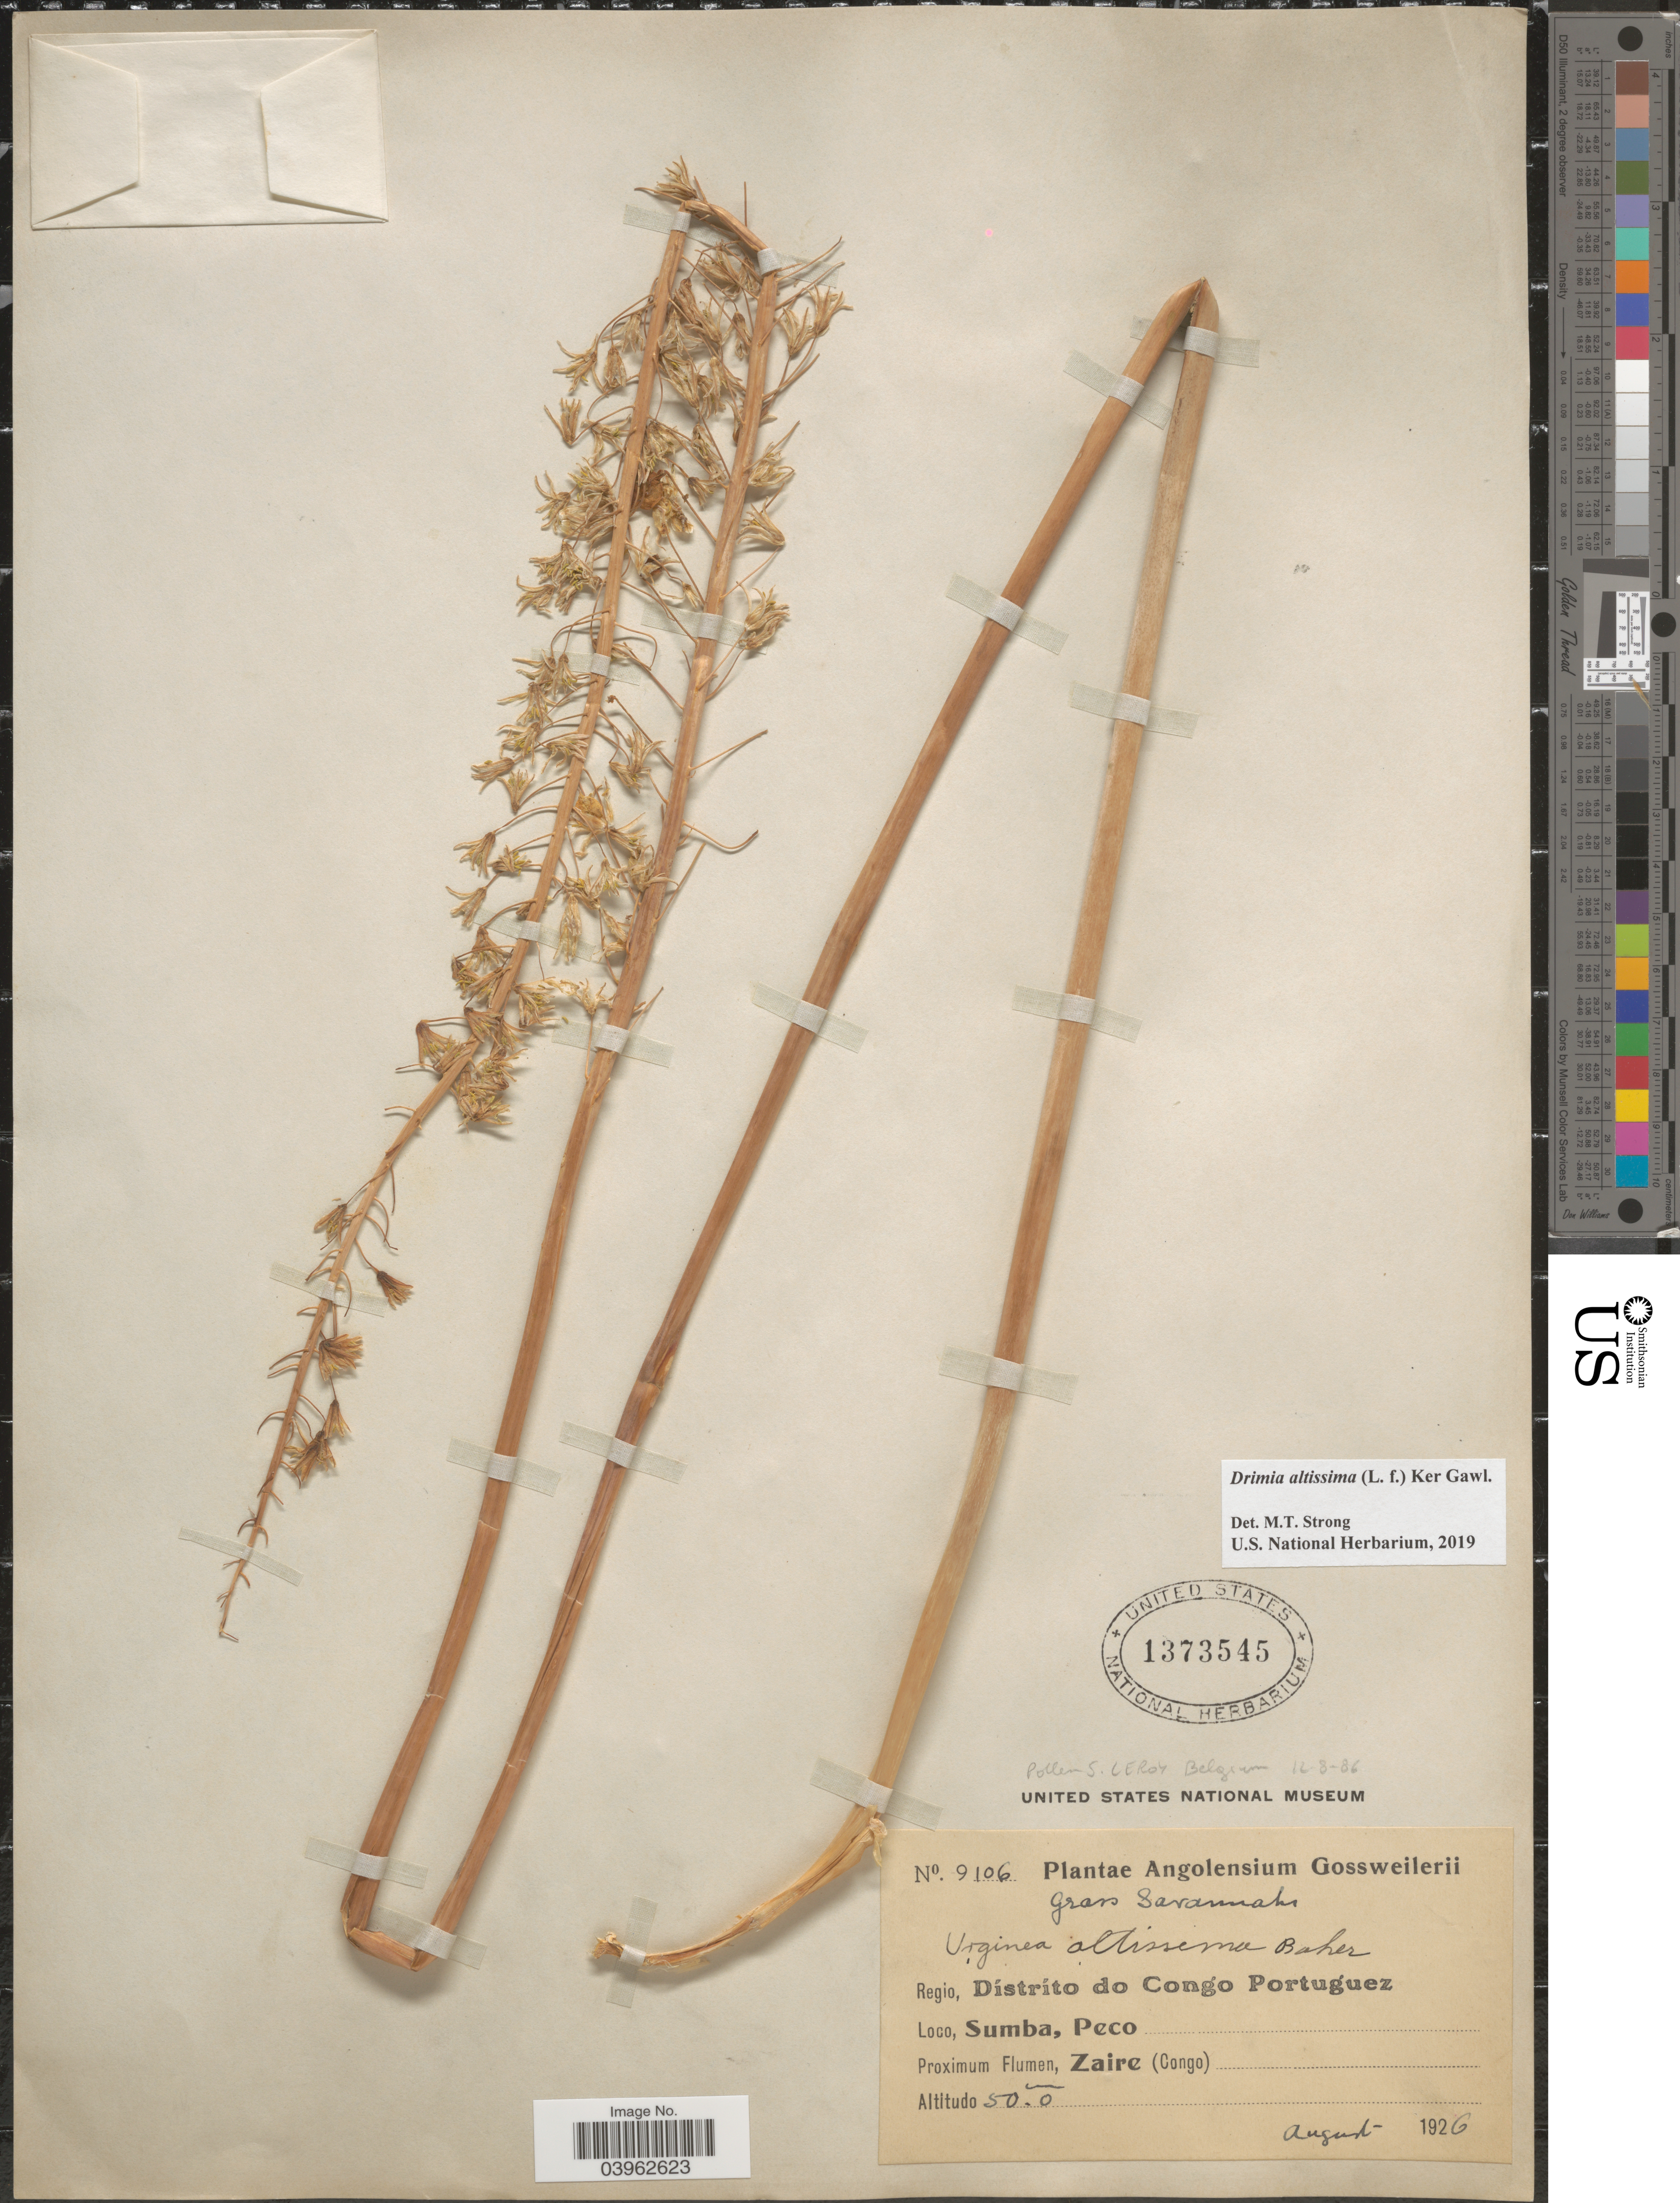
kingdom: Plantae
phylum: Tracheophyta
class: Liliopsida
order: Asparagales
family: Asparagaceae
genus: Drimia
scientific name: Drimia altissima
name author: (L. f.) Ker Gawl.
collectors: -. Gossweiler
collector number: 9106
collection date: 1926-08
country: Angola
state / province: Zaire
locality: Sumba, Peco. (Congo).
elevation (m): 500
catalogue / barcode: US 1373545